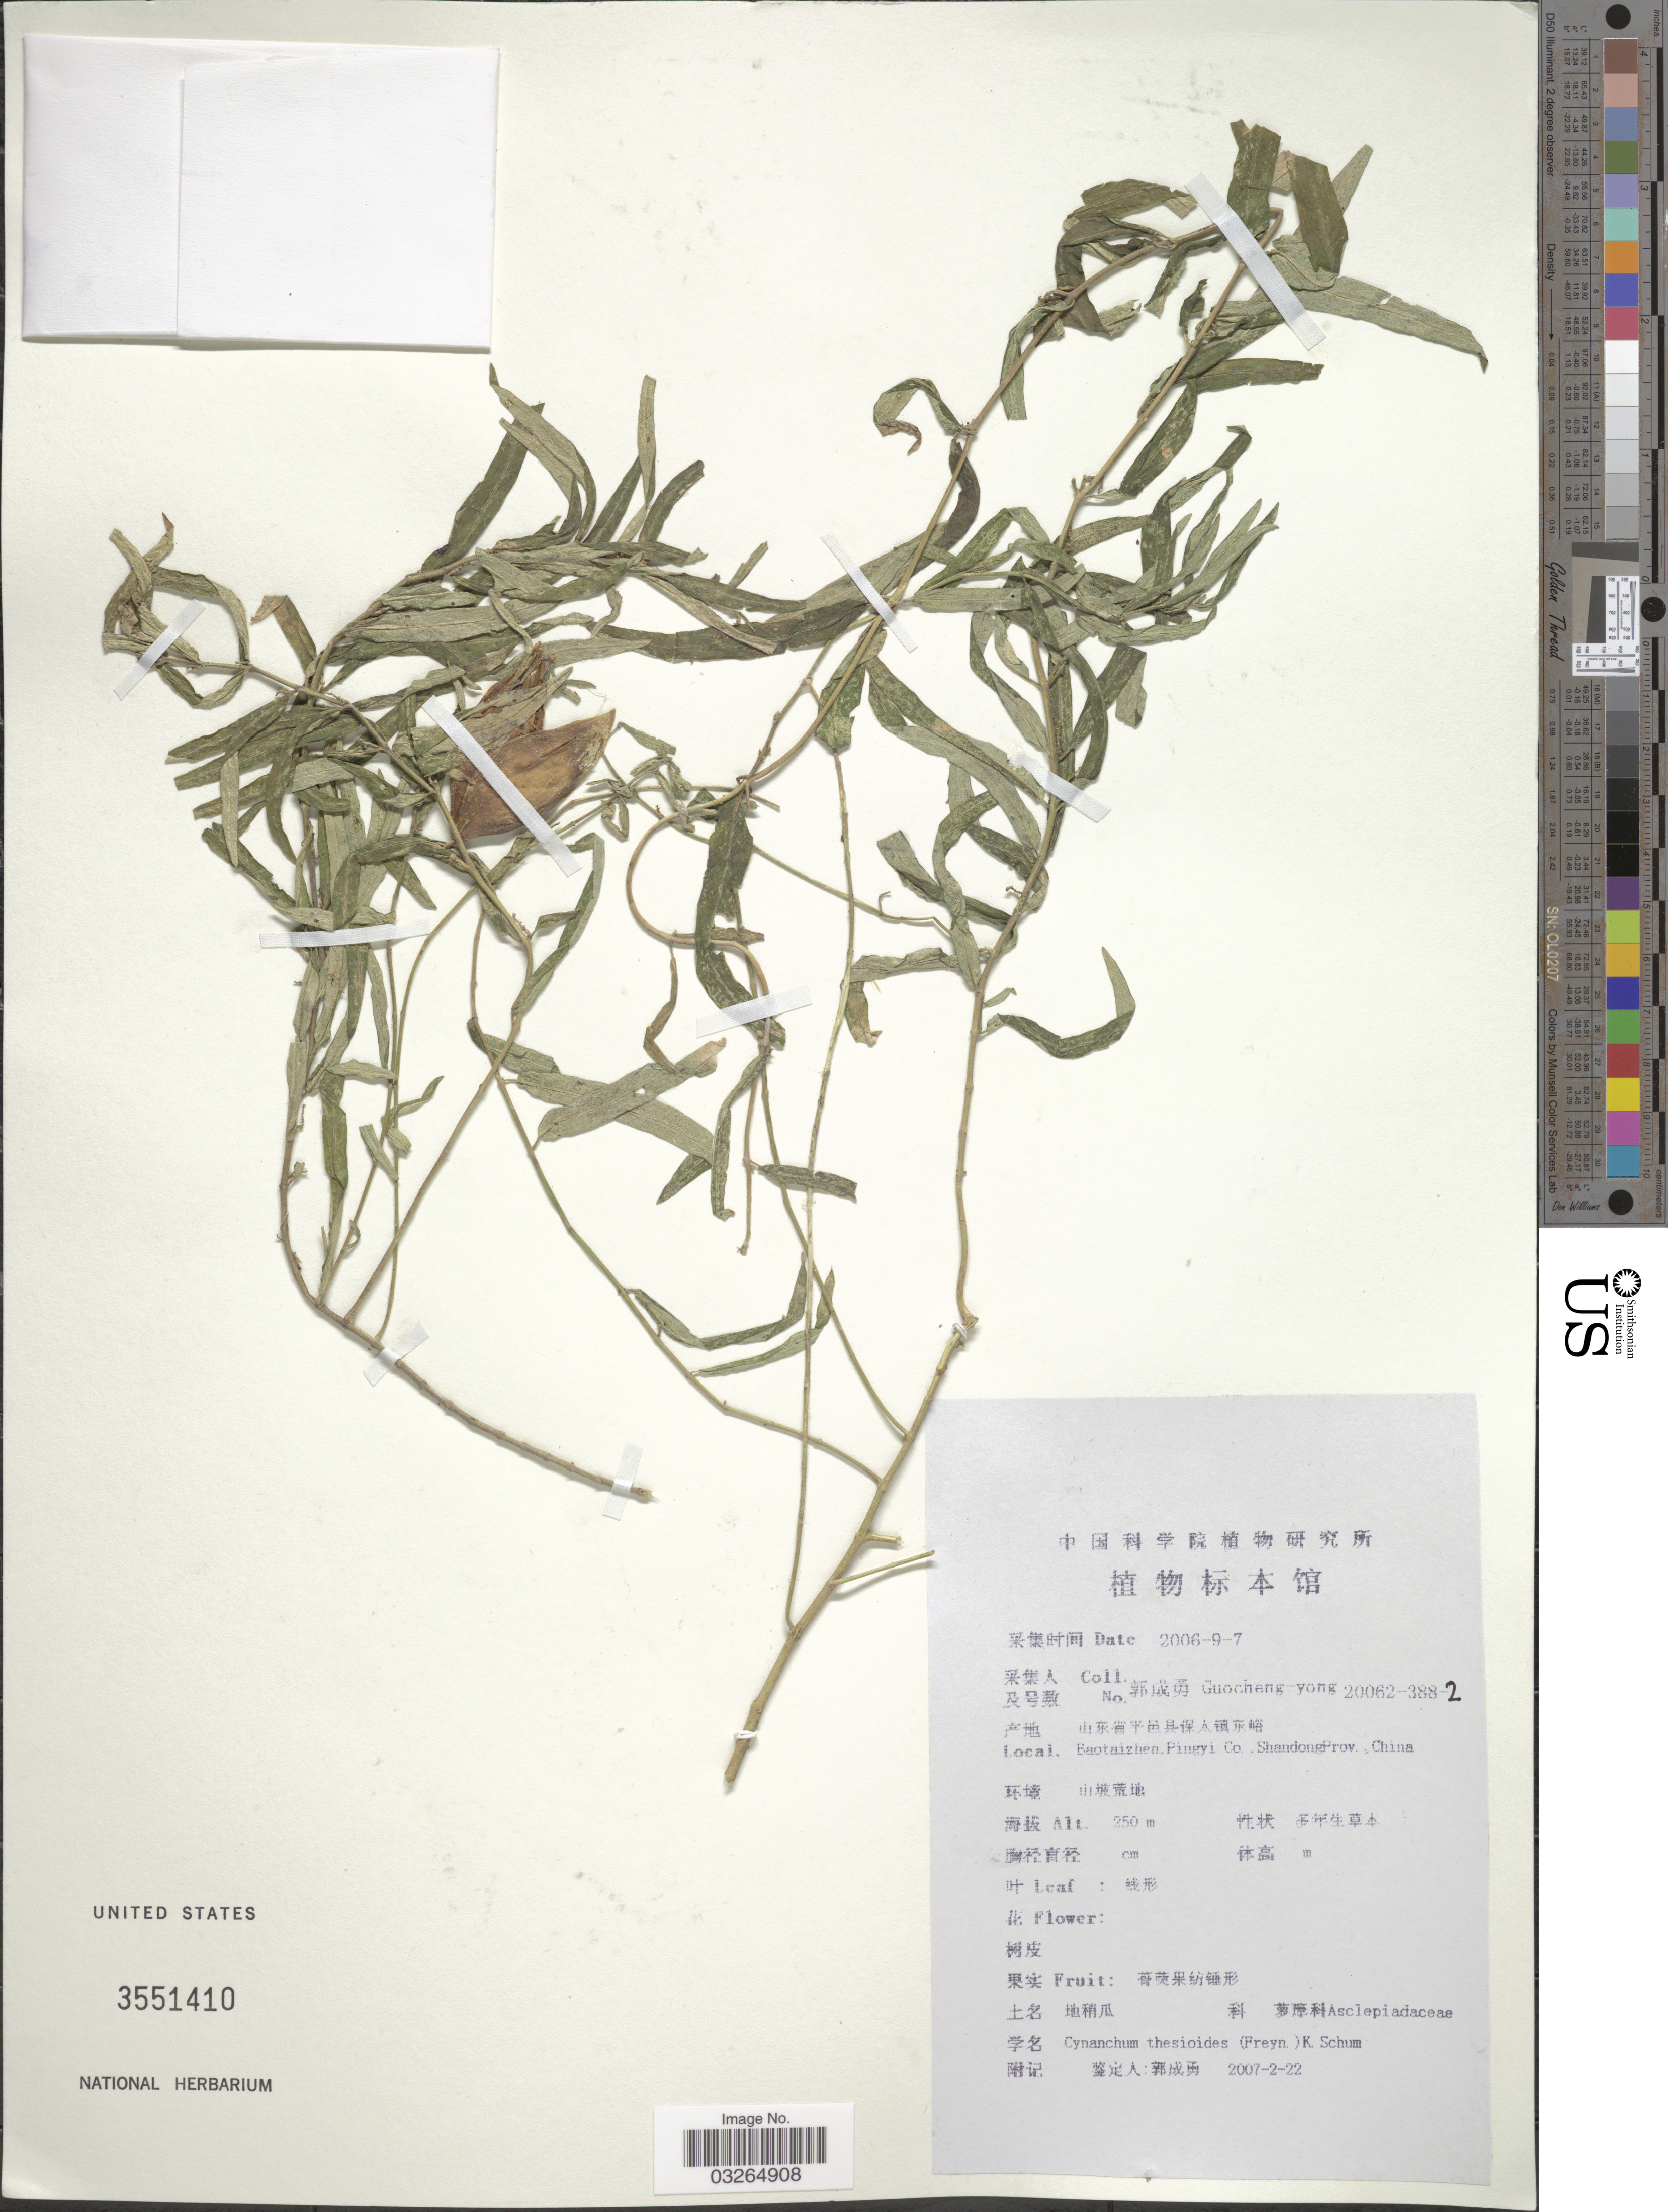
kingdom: Plantae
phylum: Tracheophyta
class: Magnoliopsida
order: Gentianales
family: Apocynaceae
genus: Cynanchum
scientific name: Cynanchum thesioides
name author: (Freyn) K. Schum.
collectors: Guo cheng-yong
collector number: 20062-388-2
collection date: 2006-09-07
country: China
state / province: Shandong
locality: Baotaizhen, Pingyi Co.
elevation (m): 250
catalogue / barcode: US 3551410